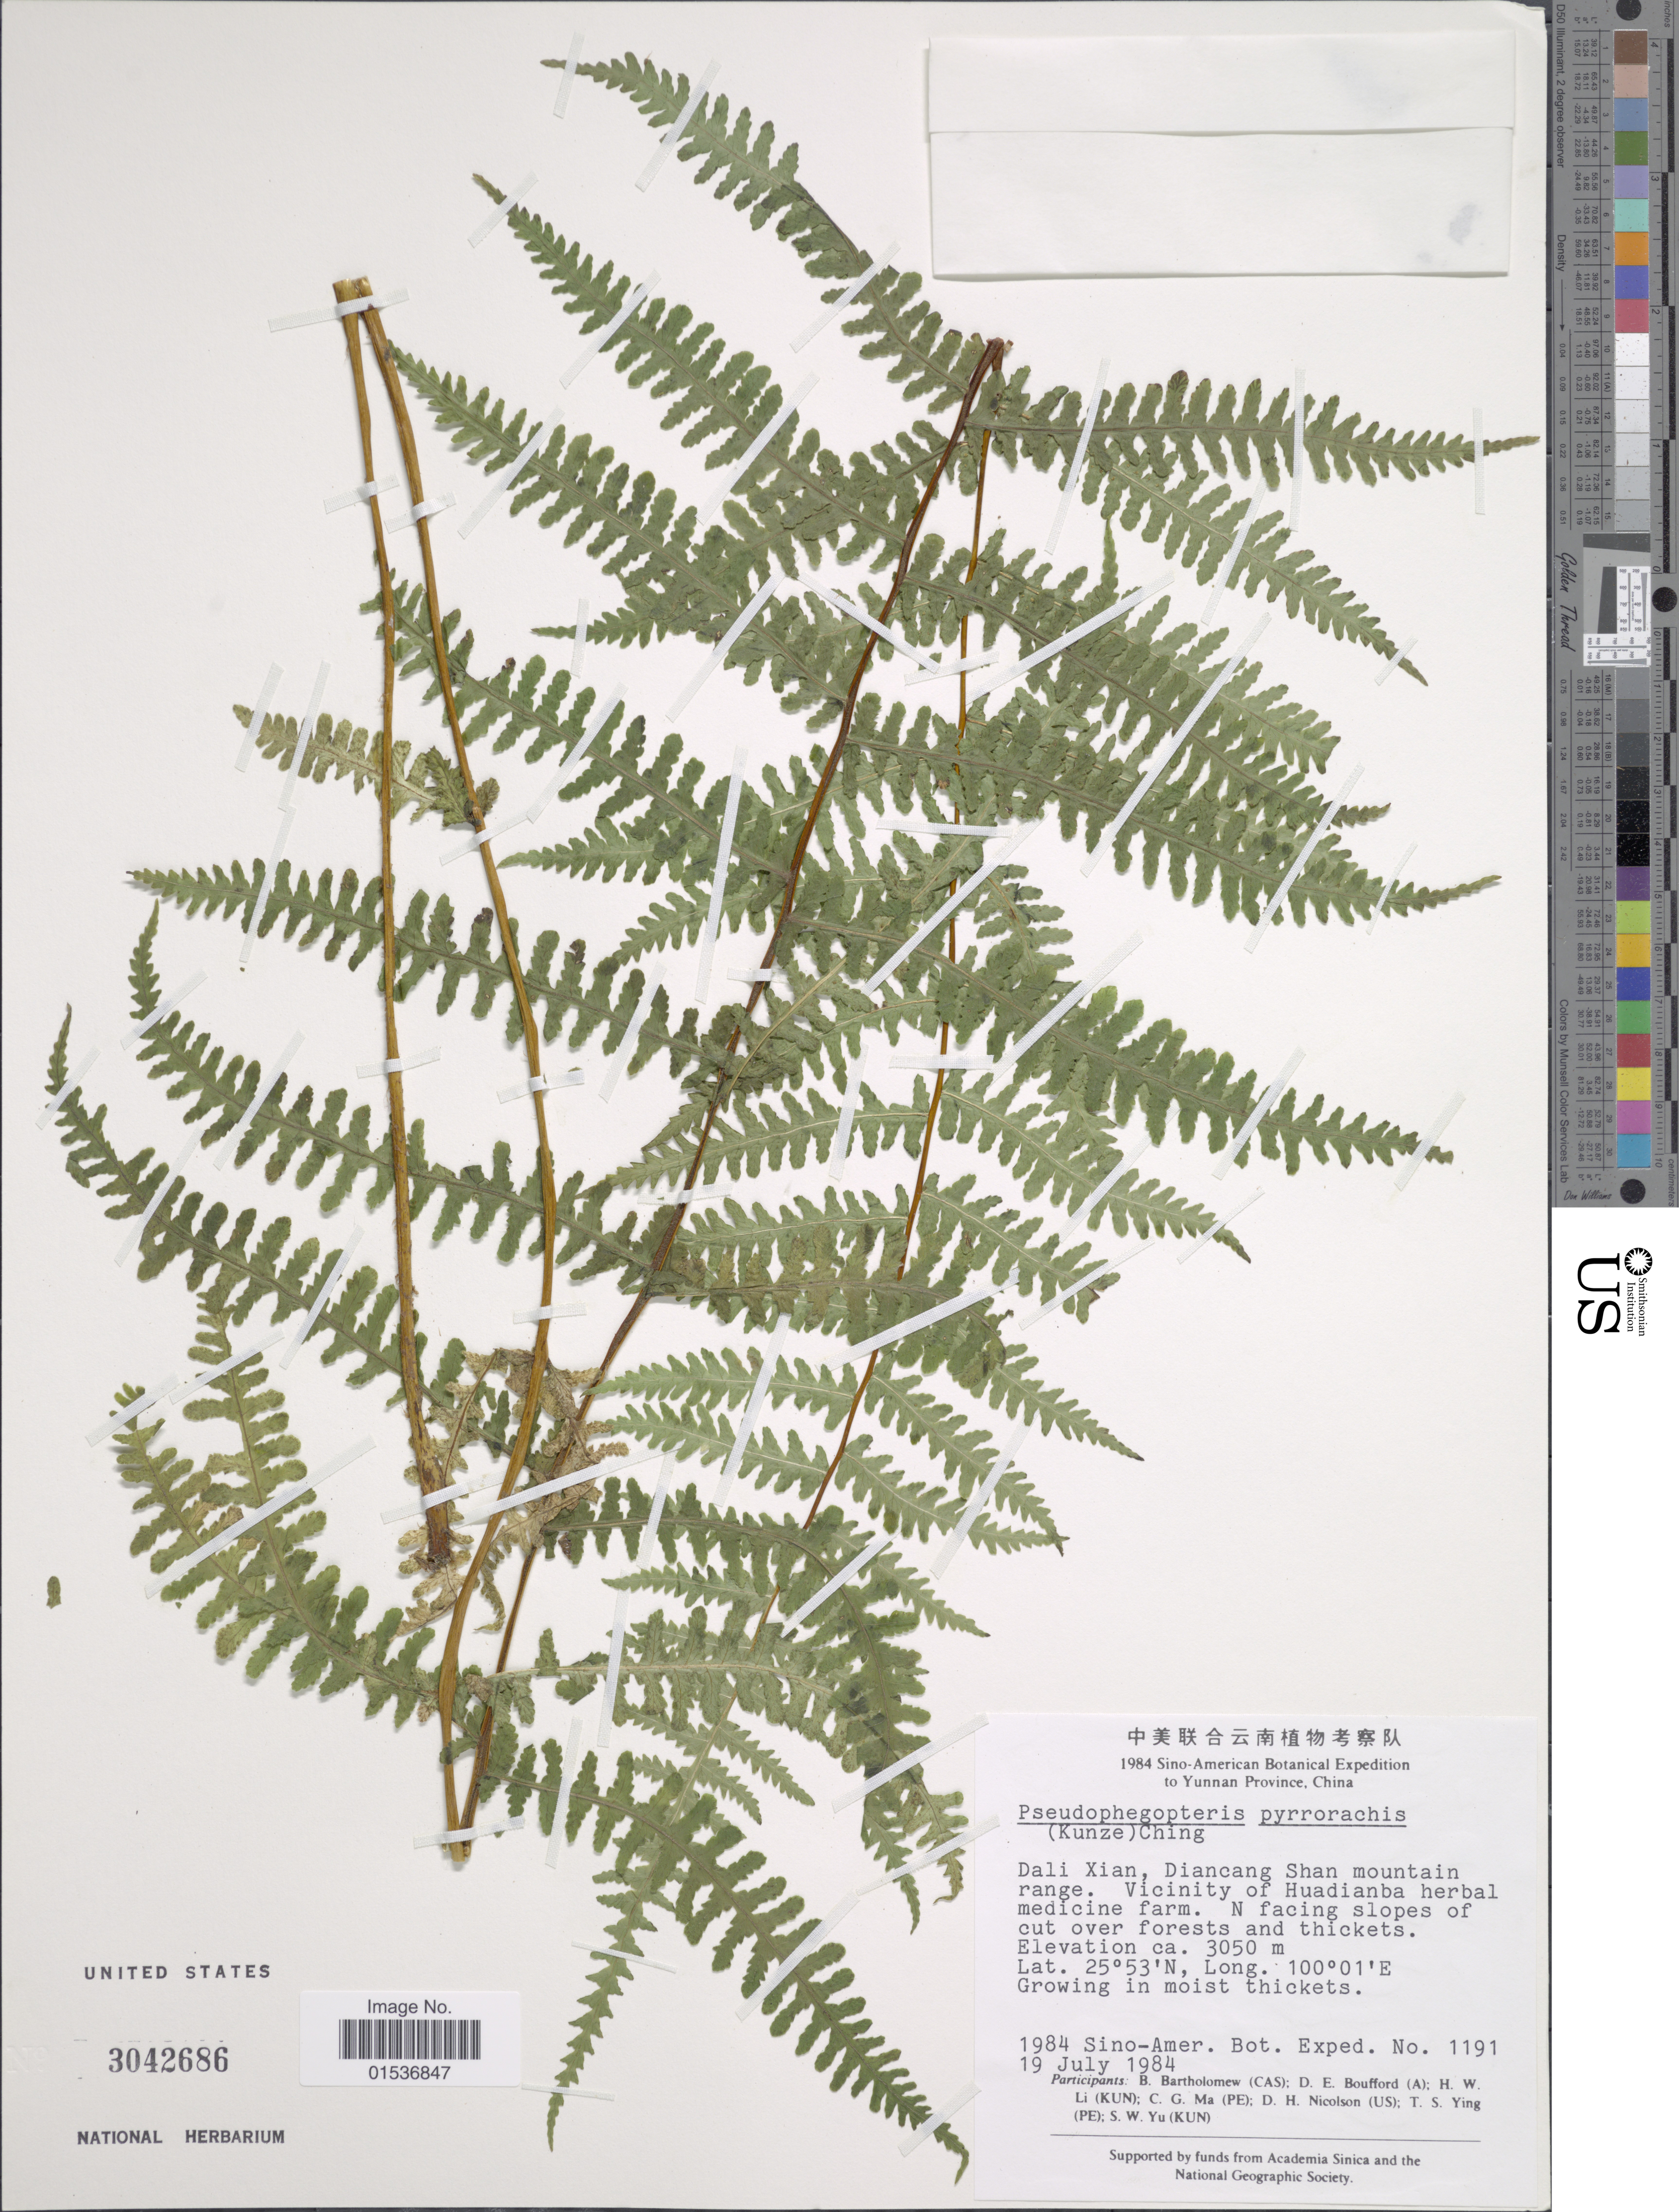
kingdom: Plantae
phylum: Tracheophyta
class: Polypodiopsida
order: Polypodiales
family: Thelypteridaceae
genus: Pseudophegopteris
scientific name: Pseudophegopteris pyrrhorachis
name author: (Kunze) Ching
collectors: Sino-Amer. Bot. Exped. 1984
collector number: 1191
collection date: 1984-07-19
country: China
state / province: Yunnan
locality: Yunnan Province, China, Dali Xian, Diancang Shan mountain range. Vicinity of Huadianba, N facing slopes of cut over forests and thickets.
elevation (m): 3050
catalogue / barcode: US 3042686